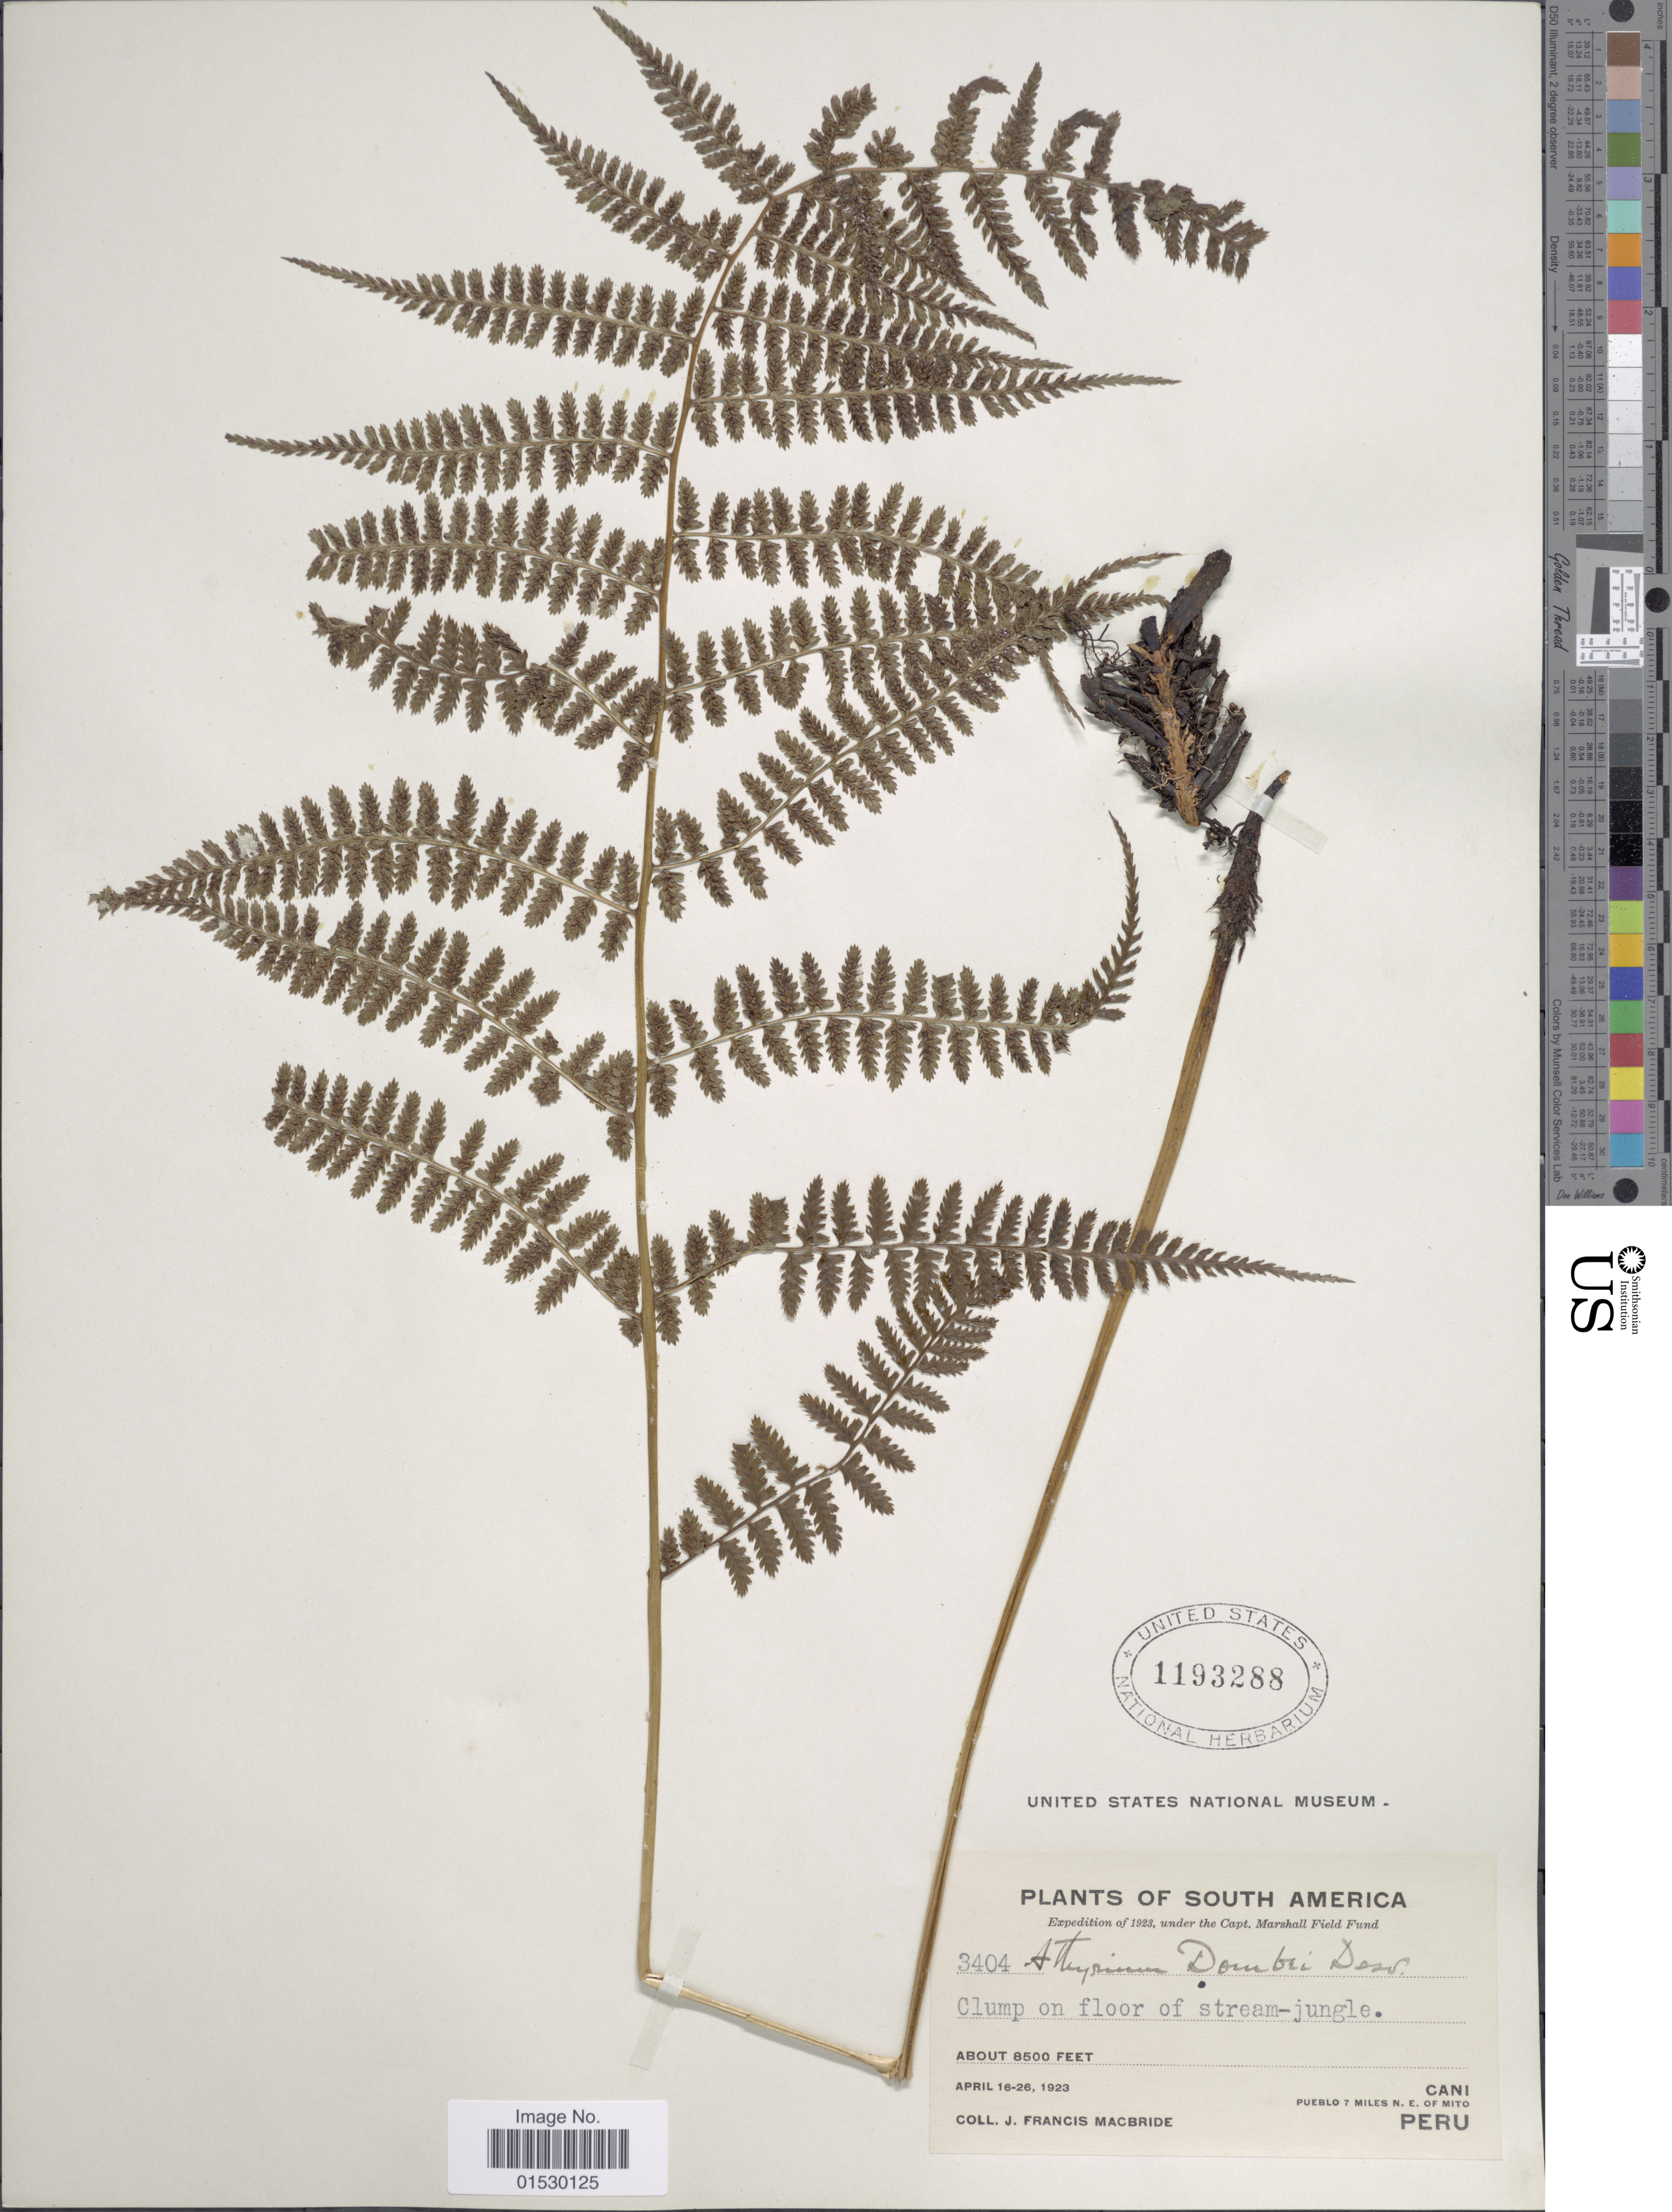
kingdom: Plantae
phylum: Tracheophyta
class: Polypodiopsida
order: Polypodiales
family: Athyriaceae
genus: Athyrium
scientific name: Athyrium dombei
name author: (Desv.) C. Chr.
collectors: J. F. Macbride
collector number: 3404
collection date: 1923-04-16/1923-04-26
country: Peru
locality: Clump on floor of stream-jungle, Cani, Pueblo 7 miles n.e. of Mito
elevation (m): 2591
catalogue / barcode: US 1193288